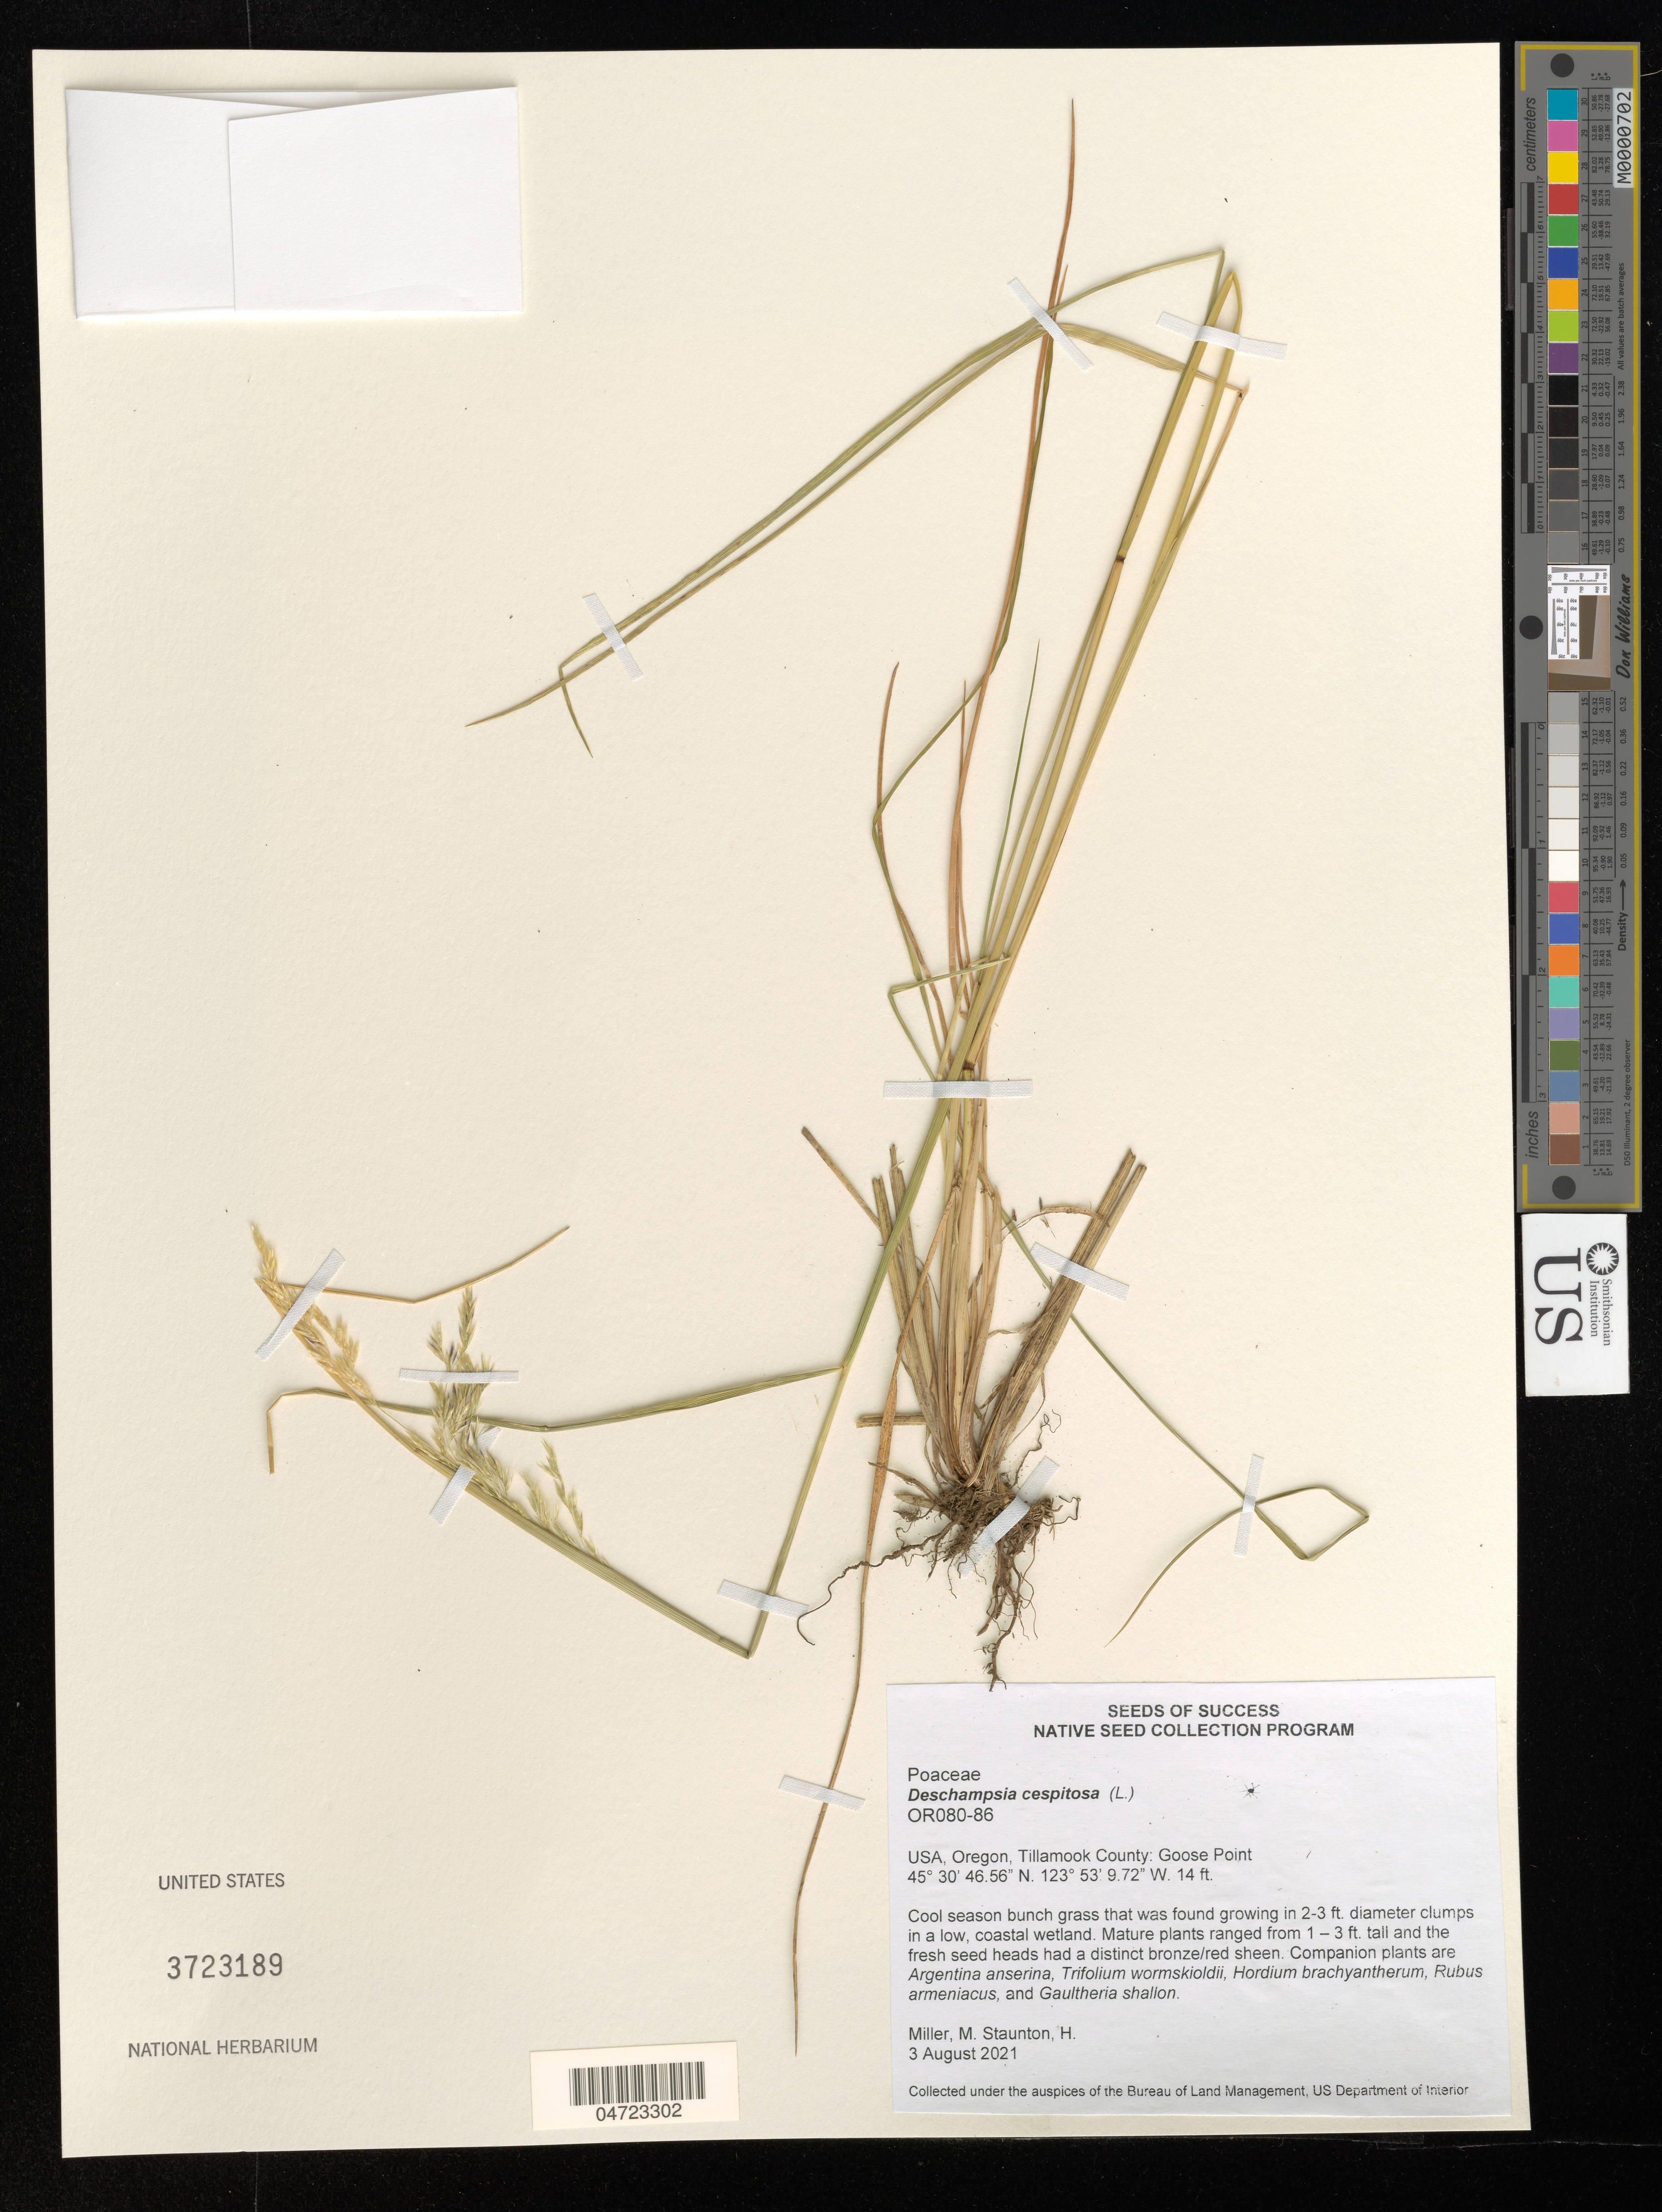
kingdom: Plantae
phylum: Tracheophyta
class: Liliopsida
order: Poales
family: Poaceae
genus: Deschampsia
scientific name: Deschampsia cespitosa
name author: (L.) P. Beauv.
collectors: M. Miller & H. Staunton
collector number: OR080-86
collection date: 2021-08-03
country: United States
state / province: Oregon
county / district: Tilamook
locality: Tillamook County: Goose Point.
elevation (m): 4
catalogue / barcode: US 3723189